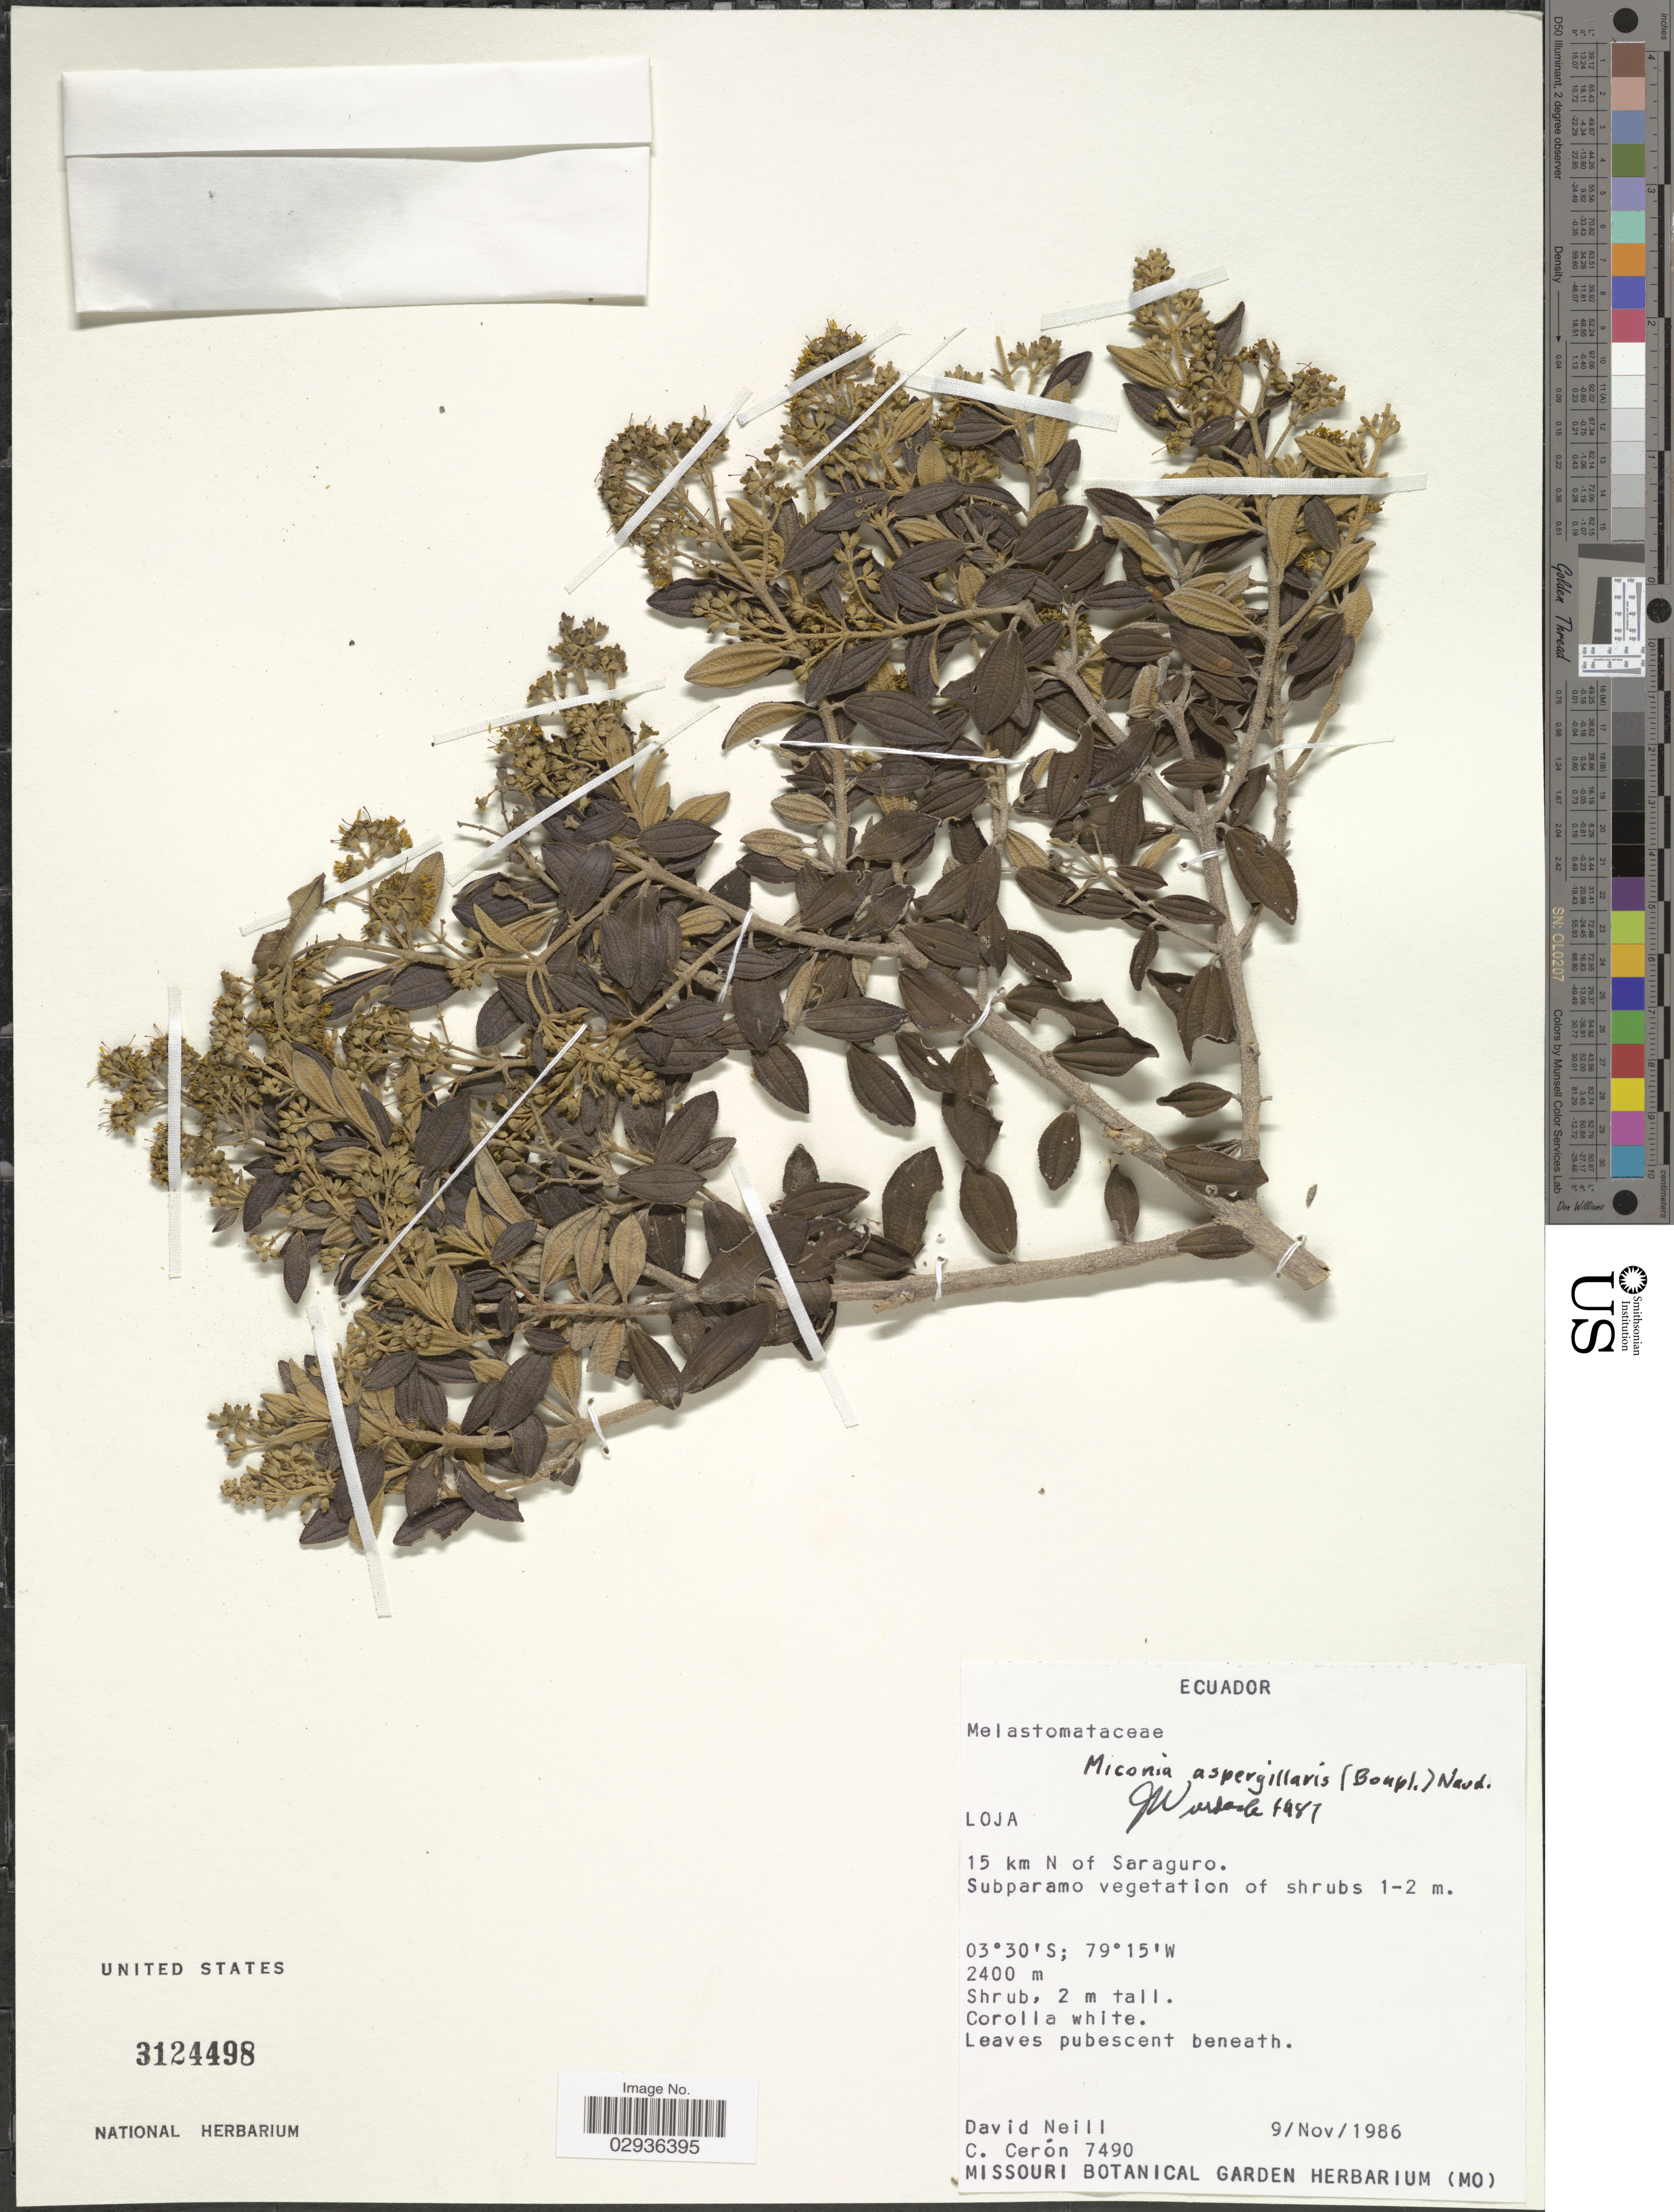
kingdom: Plantae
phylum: Tracheophyta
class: Magnoliopsida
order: Myrtales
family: Melastomataceae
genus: Miconia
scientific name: Miconia aspergillaris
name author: (Bonpl.) Naudin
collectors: D. Neill & C. E. Cerón M.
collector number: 7490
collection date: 1986-11-09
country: Ecuador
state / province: Loja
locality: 15 km N of Saraguro.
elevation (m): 2400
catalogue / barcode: US 3124498